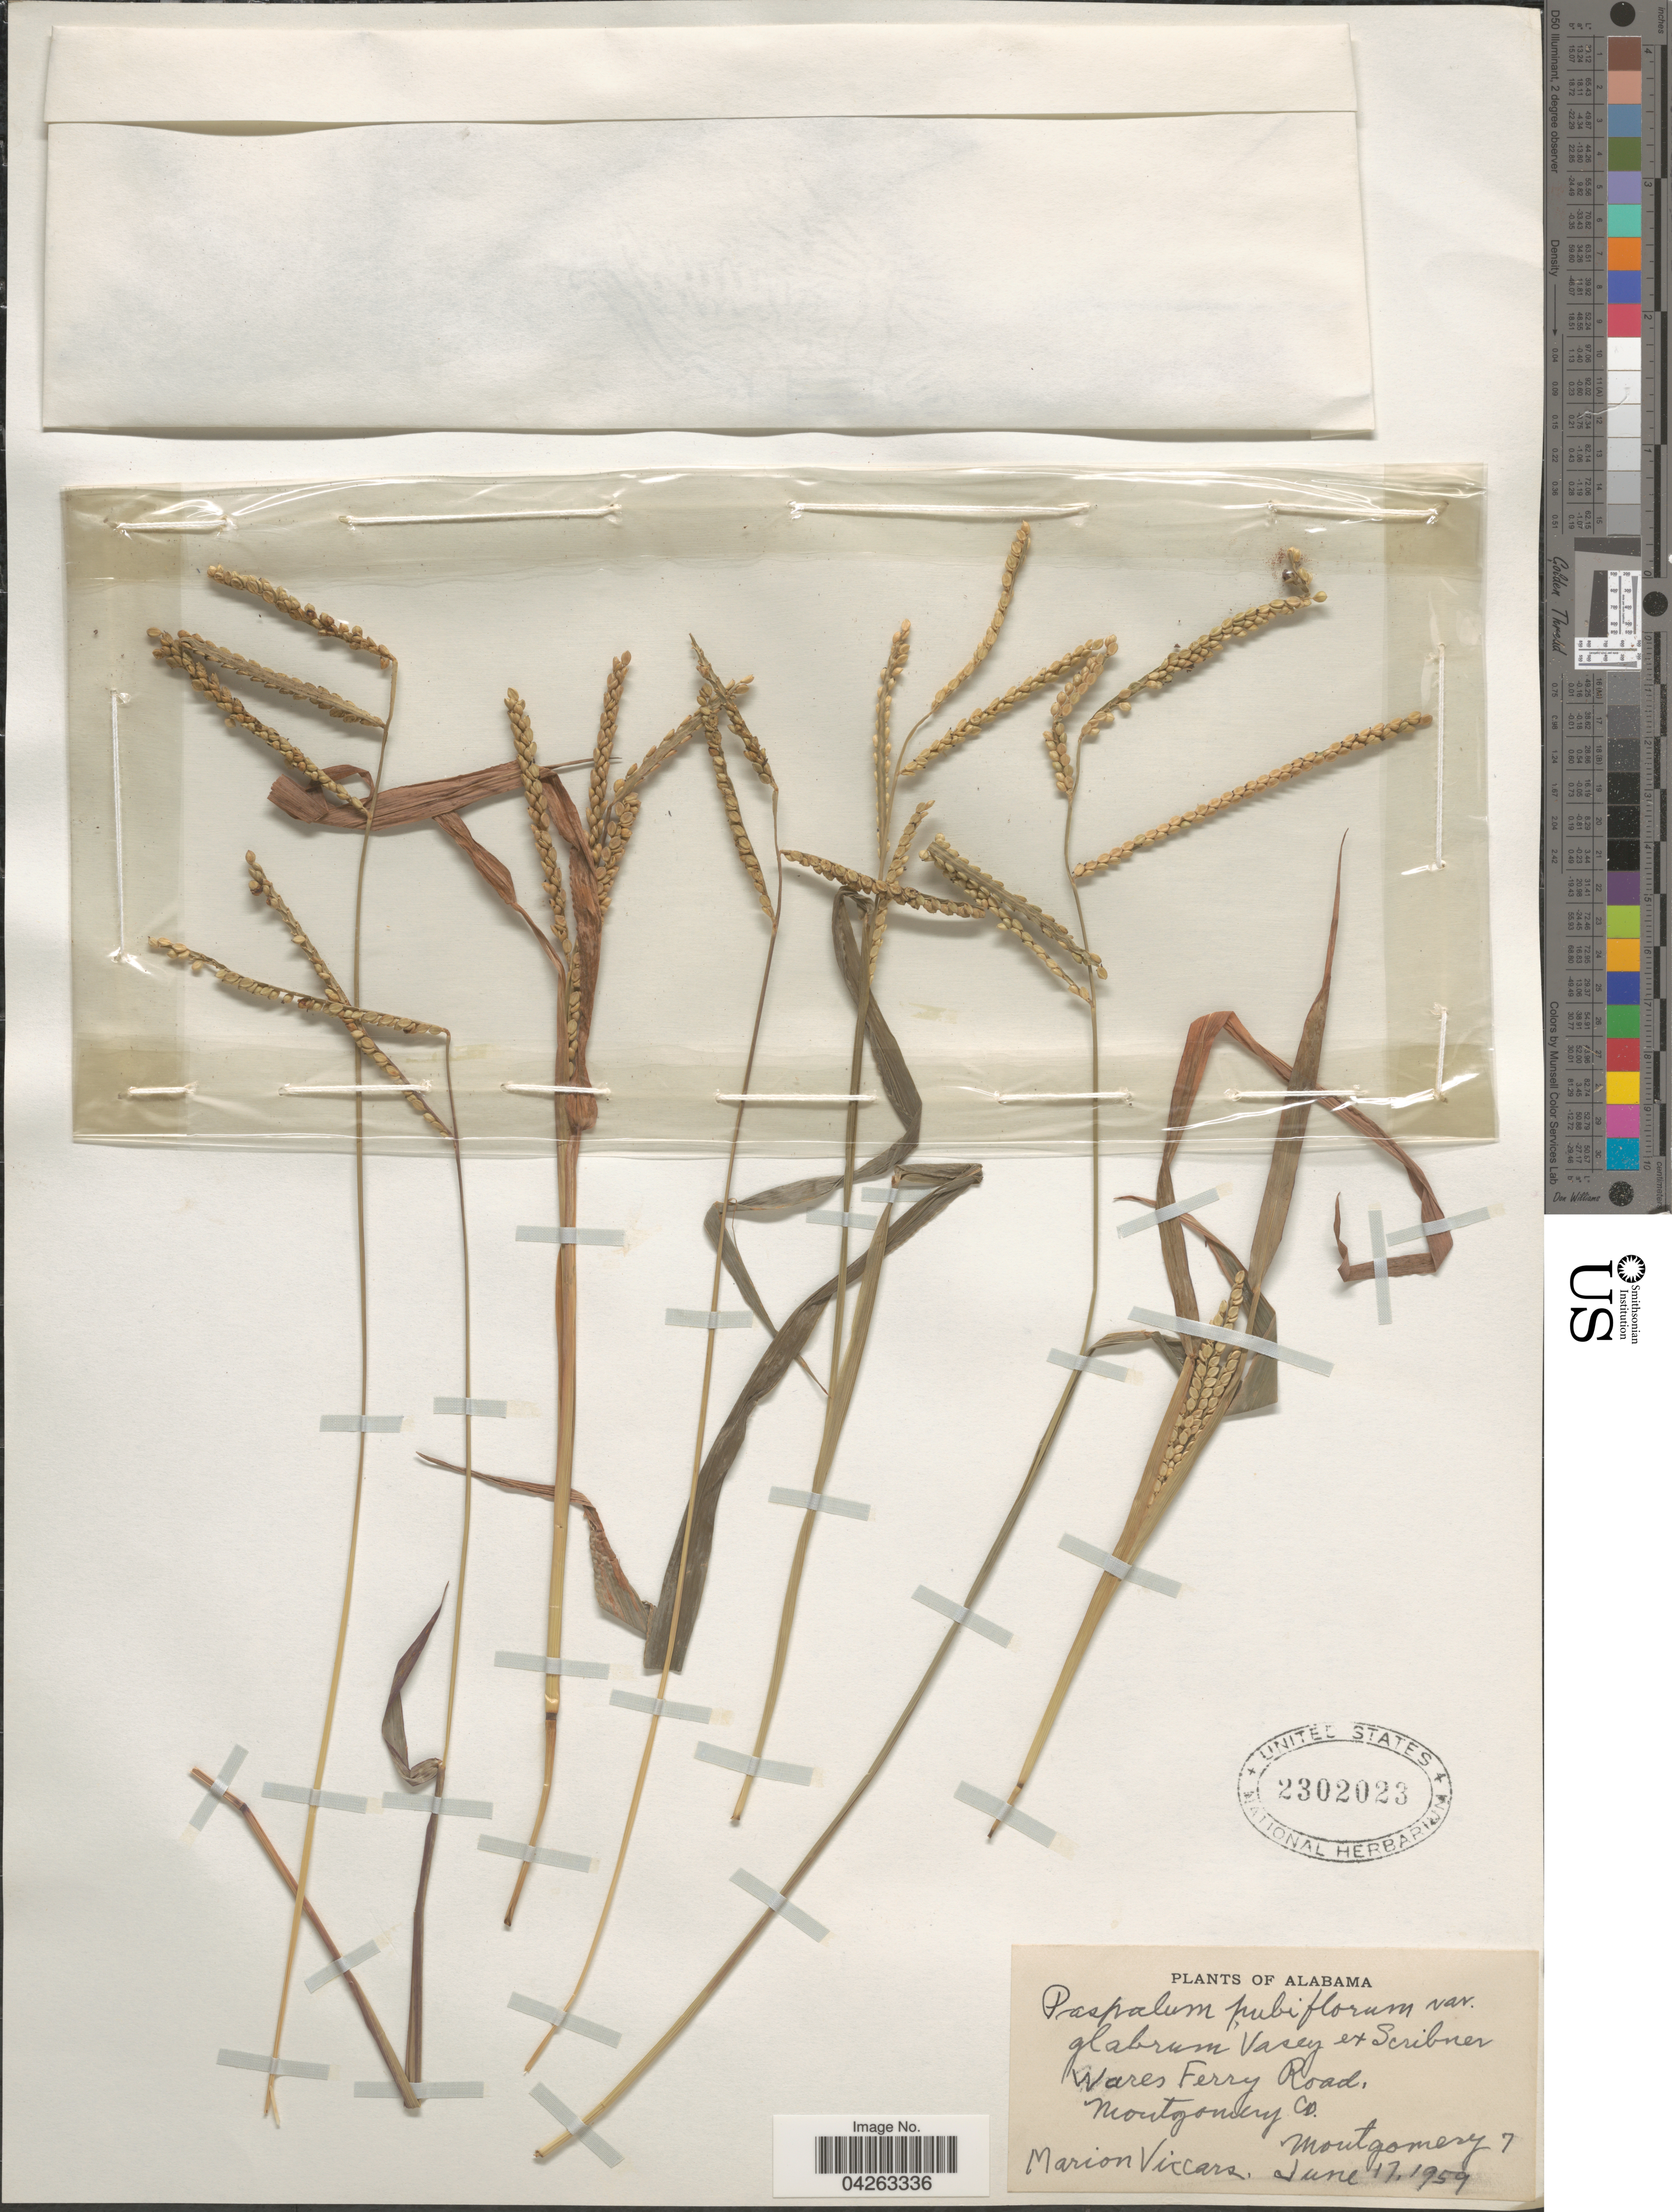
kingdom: Plantae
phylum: Tracheophyta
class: Liliopsida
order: Poales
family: Poaceae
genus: Paspalum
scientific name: Paspalum pubiflorum var. glabrum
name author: Vasey ex Scribn.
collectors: M. Viccars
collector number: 7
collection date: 1959-06-17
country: United States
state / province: Alabama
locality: Wares Ferry Road, Montgomery Co. Montgomery.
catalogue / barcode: US 2302023